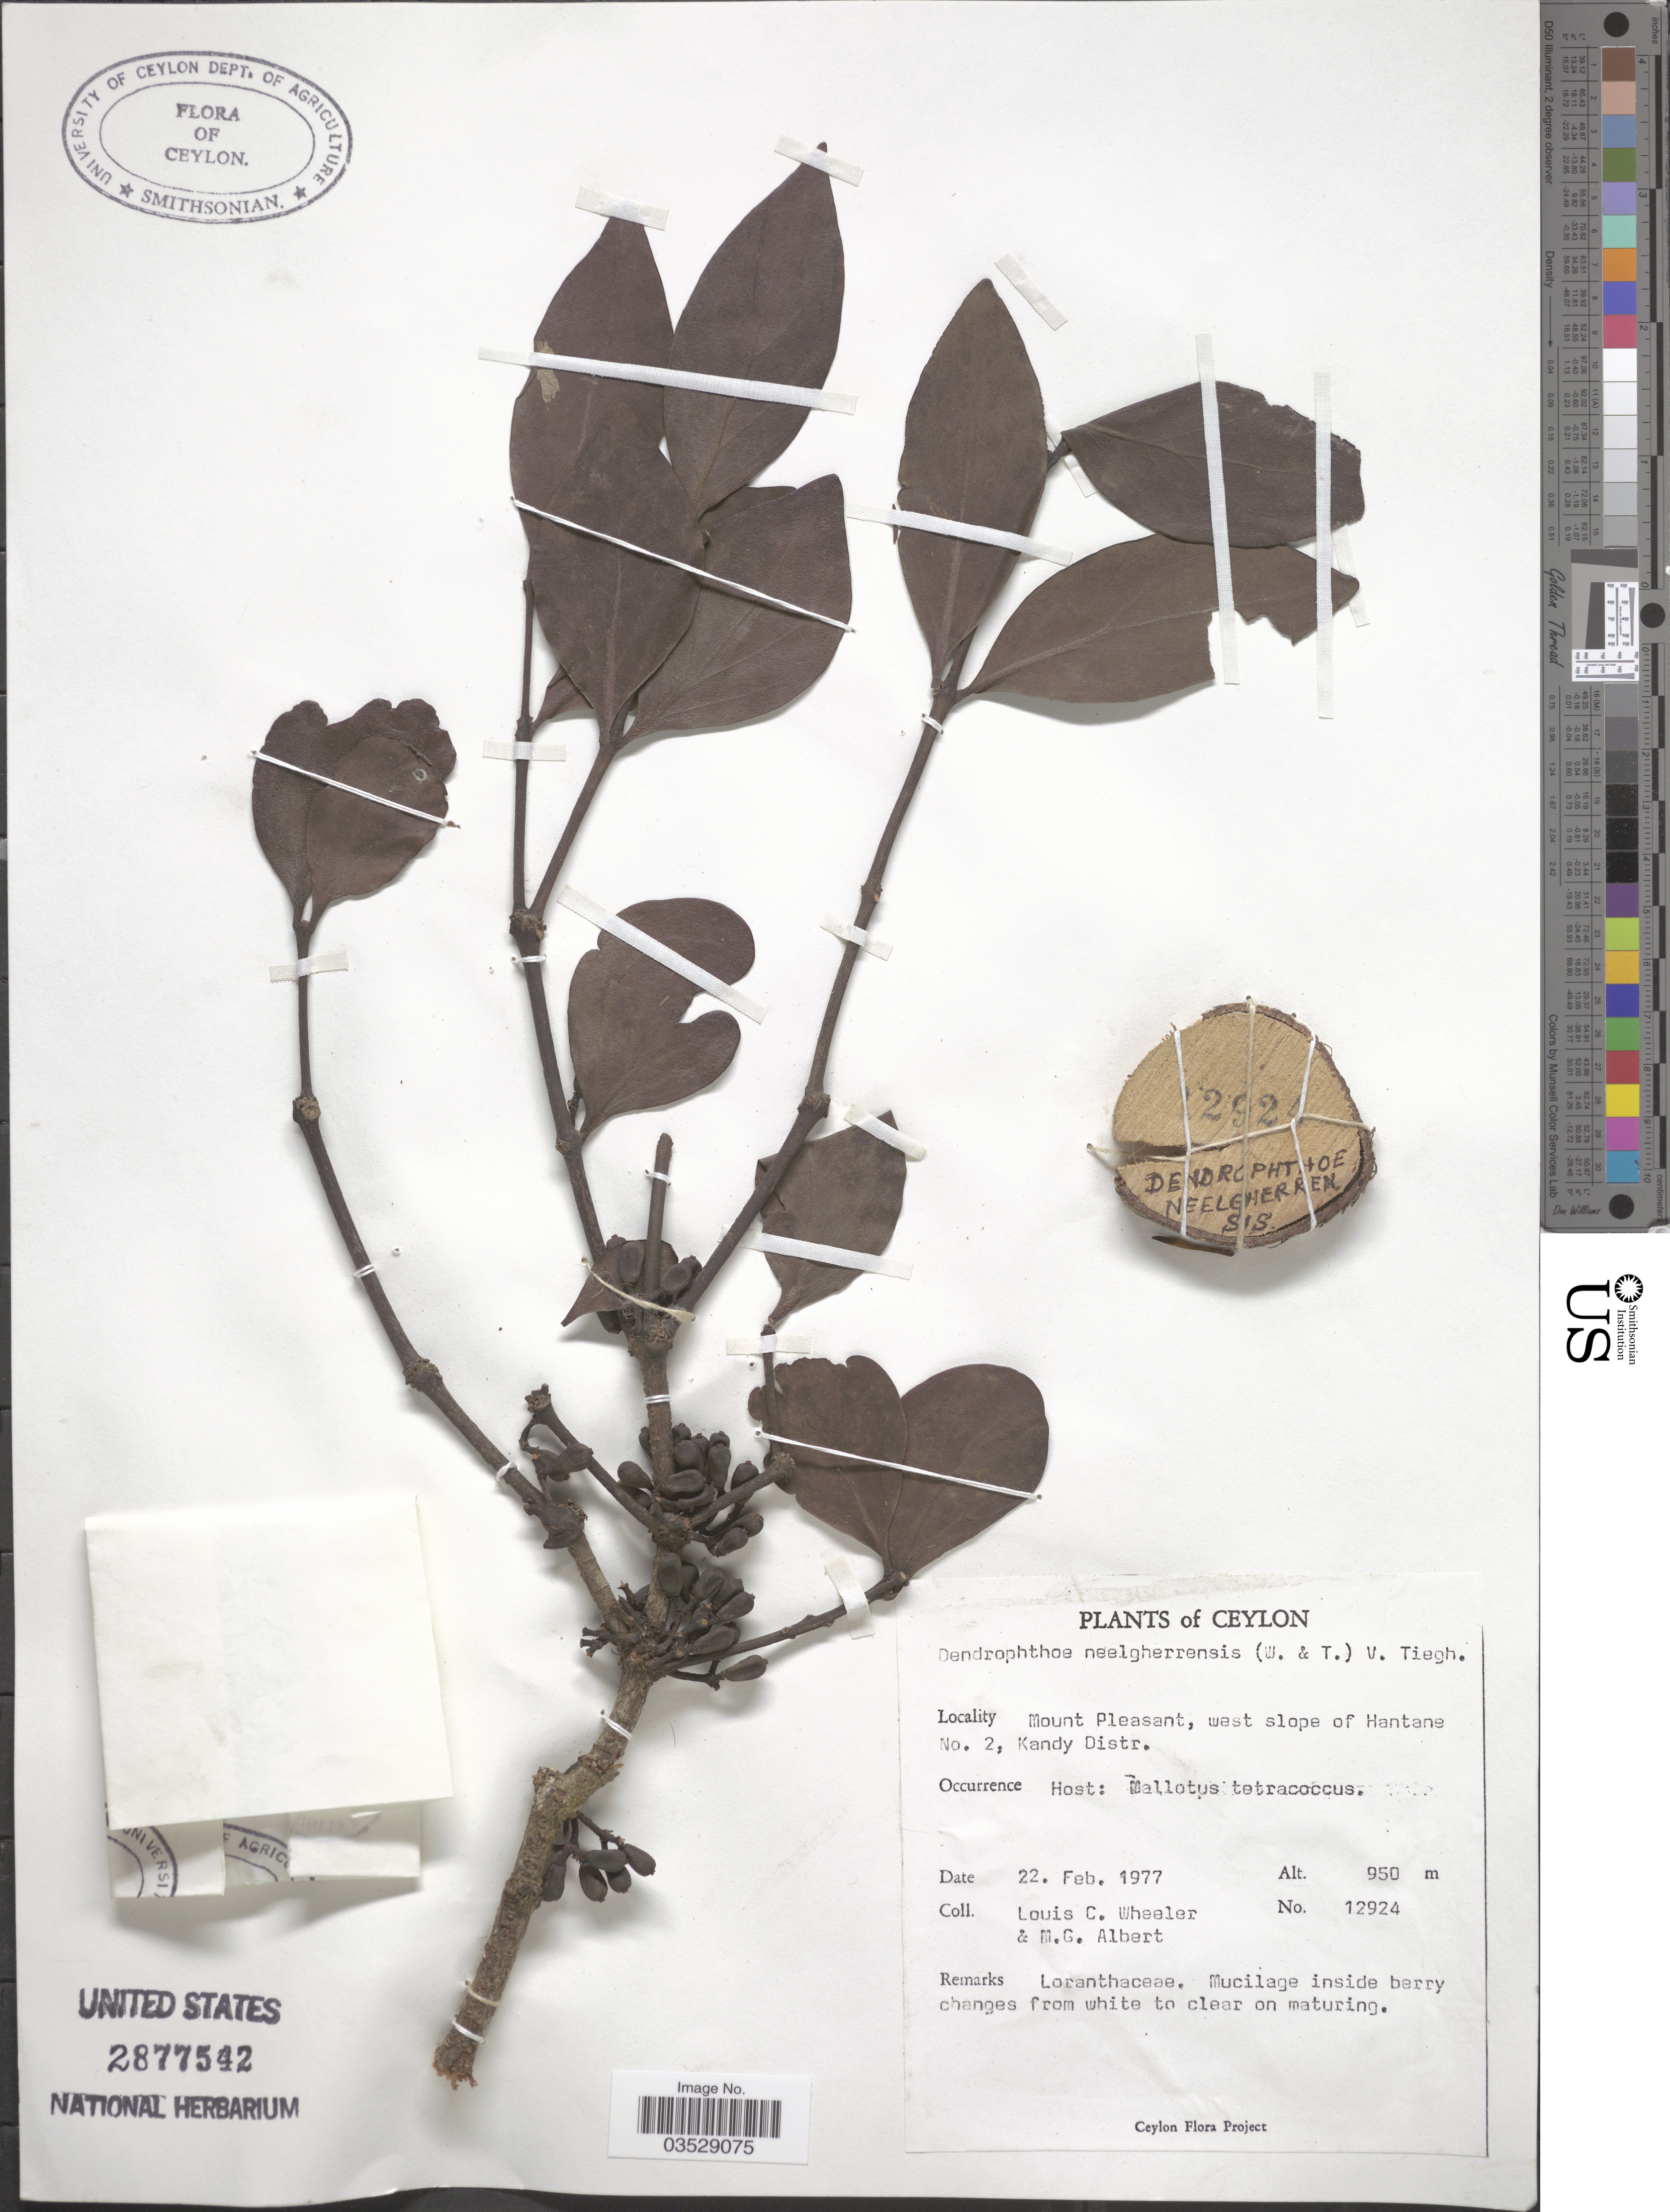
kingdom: Plantae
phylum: Tracheophyta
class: Magnoliopsida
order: Santalales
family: Loranthaceae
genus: Dendrophthoe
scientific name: Dendrophthoe trigona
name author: (Wight & Arn.) Danser ex Santapau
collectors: L. C. Wheeler & M. G. Albert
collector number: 12924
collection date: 1977-02-22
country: Sri Lanka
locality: Ceylon. Mount Pleasant, west slope of Hantane No. 2, Kandy Distr.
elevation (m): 950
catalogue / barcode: US 2877542